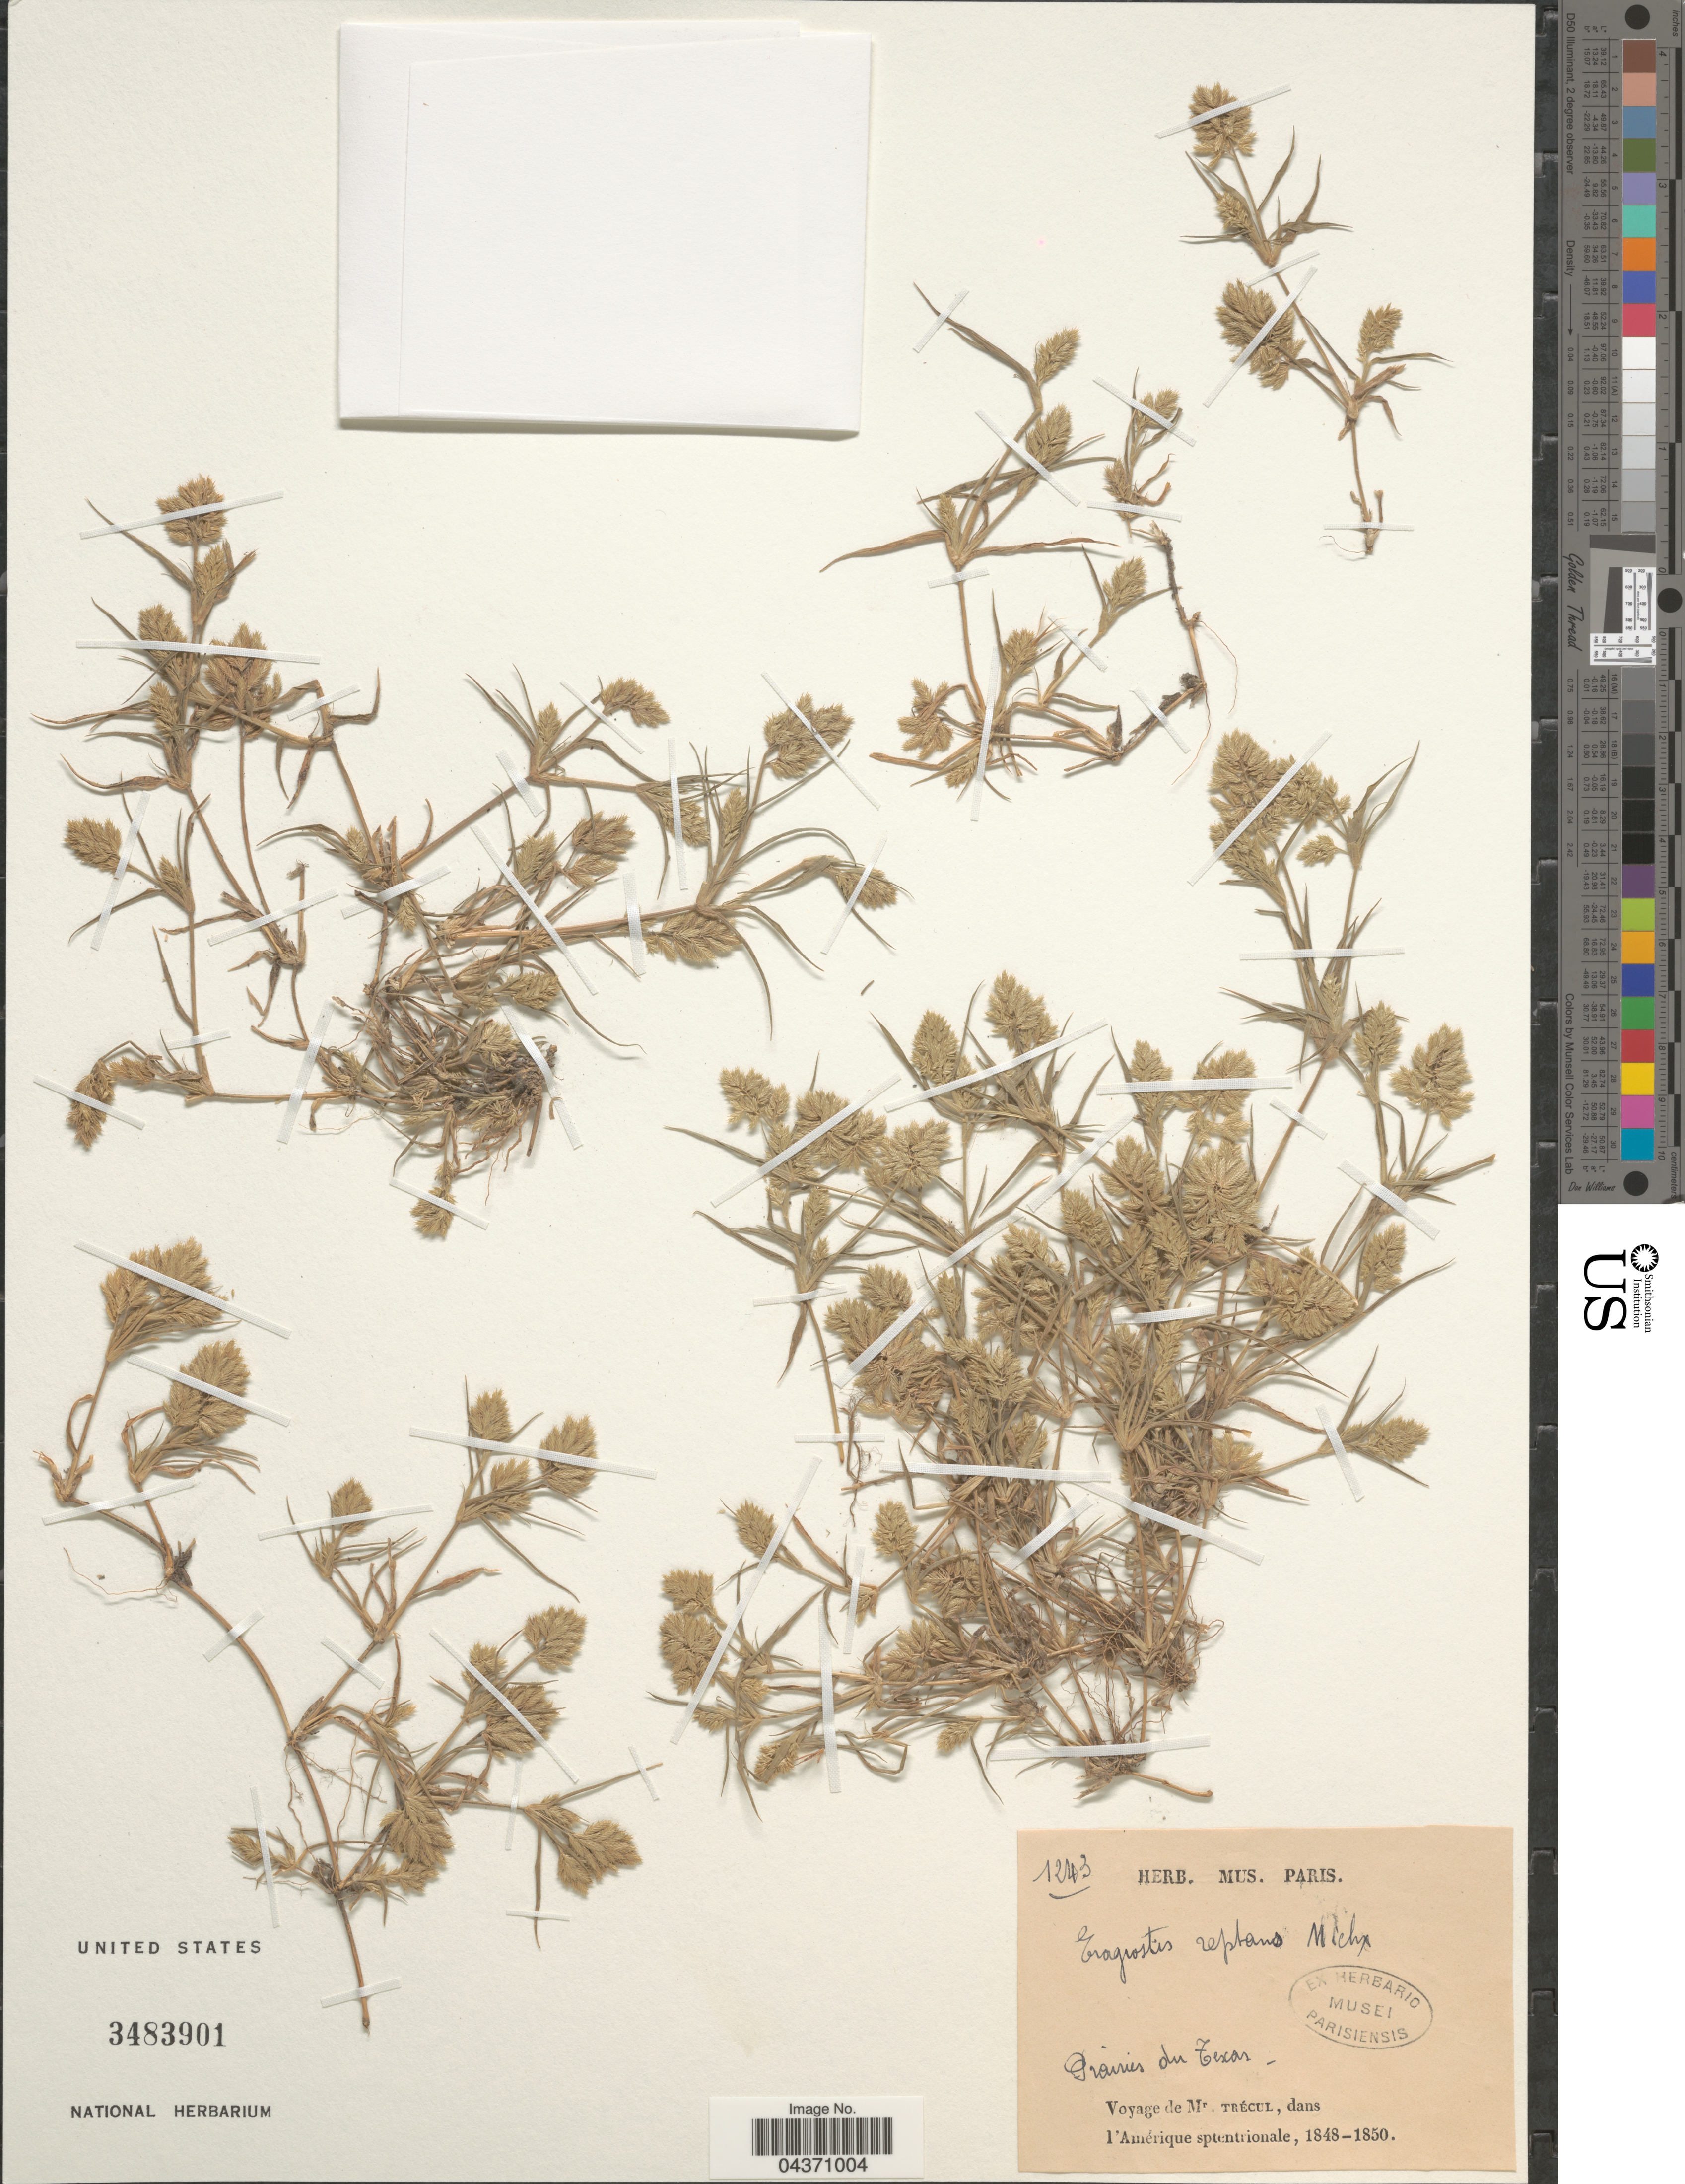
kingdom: Plantae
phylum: Tracheophyta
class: Liliopsida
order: Poales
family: Poaceae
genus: Eragrostis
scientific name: Eragrostis reptans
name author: (Michx.) Nees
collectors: A. Trécul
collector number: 1243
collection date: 1848/1850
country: United States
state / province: Texas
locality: Prairies du Texas. Voyage dans l'Amérique sptentrionale, 1848-1850.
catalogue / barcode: US 3483901